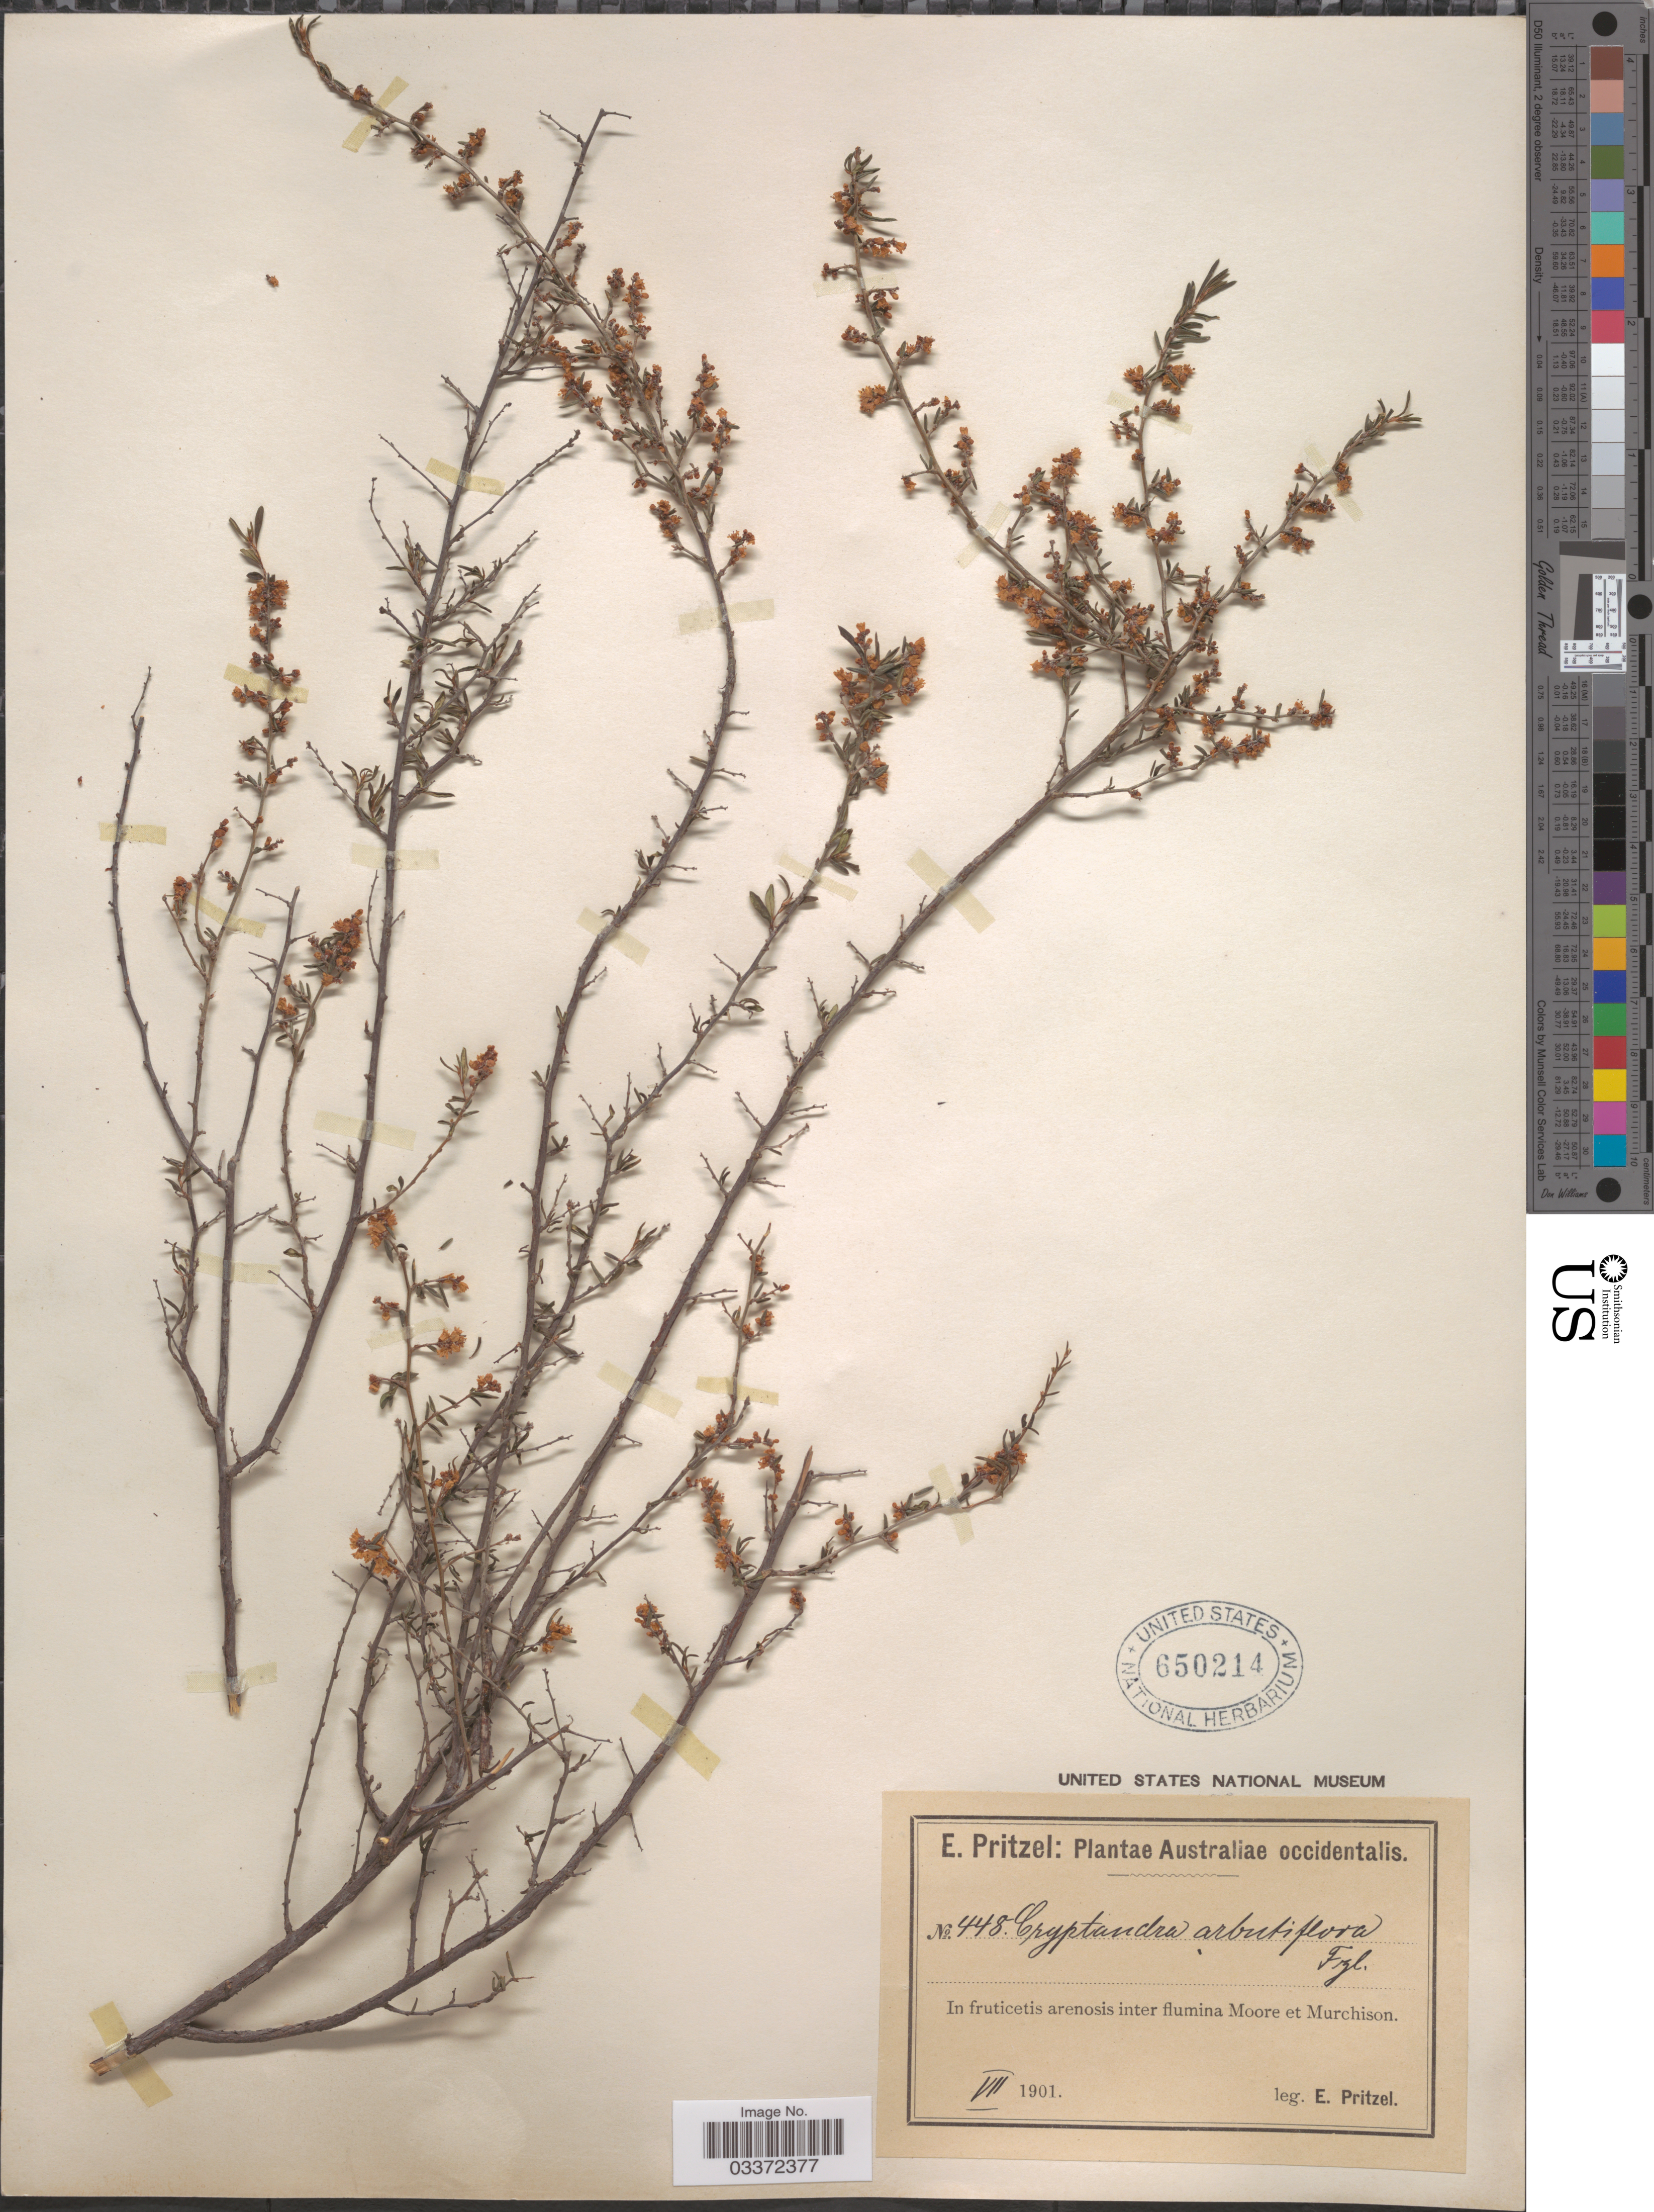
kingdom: Plantae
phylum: Tracheophyta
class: Magnoliopsida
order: Rosales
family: Rhamnaceae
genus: Cryptandra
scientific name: Cryptandra arbutiflora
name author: Fenzl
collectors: E. G. Pritzel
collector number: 448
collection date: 1901-07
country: Australia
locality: Australiae occidentalis, In fruticetis arenosis inter flumina Moore et Murchison.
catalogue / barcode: US 650214